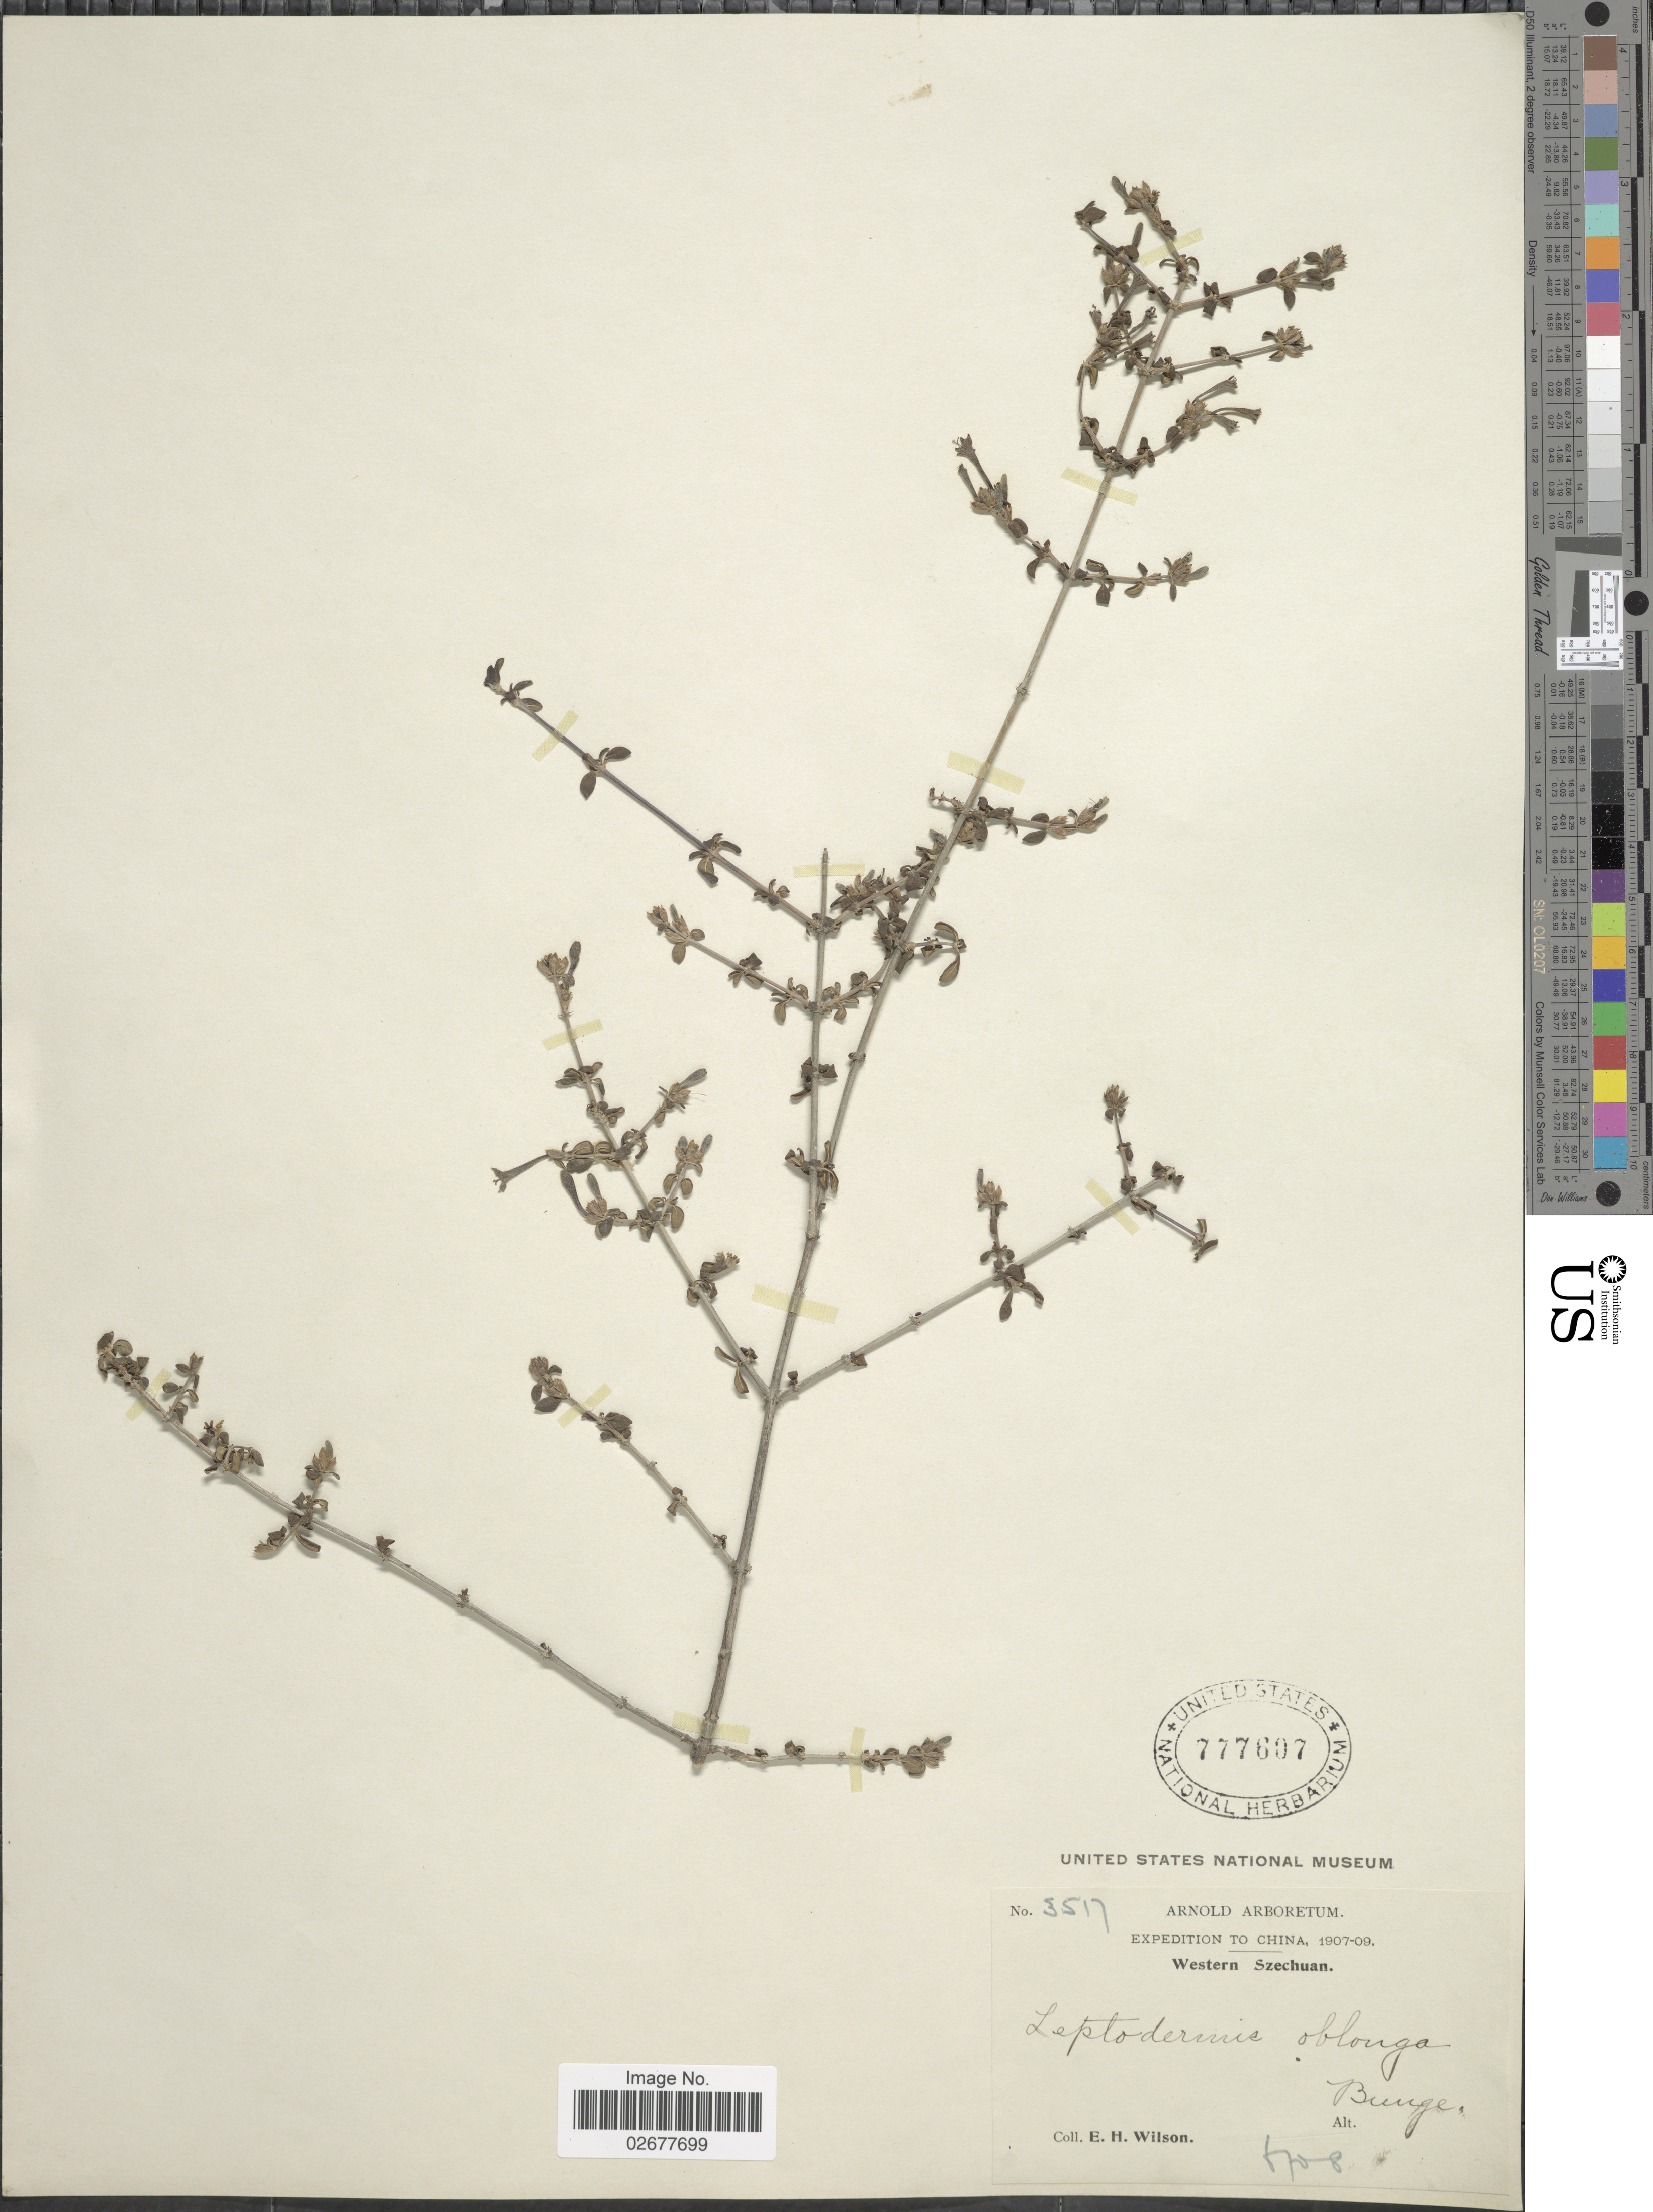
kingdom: Plantae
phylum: Tracheophyta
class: Magnoliopsida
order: Gentianales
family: Rubiaceae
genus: Leptodermis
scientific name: Leptodermis oblonga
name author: Bunge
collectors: E. Wilson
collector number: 3517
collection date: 1908-07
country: China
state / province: Sichuan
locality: Western Szechuan.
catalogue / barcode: US 777607